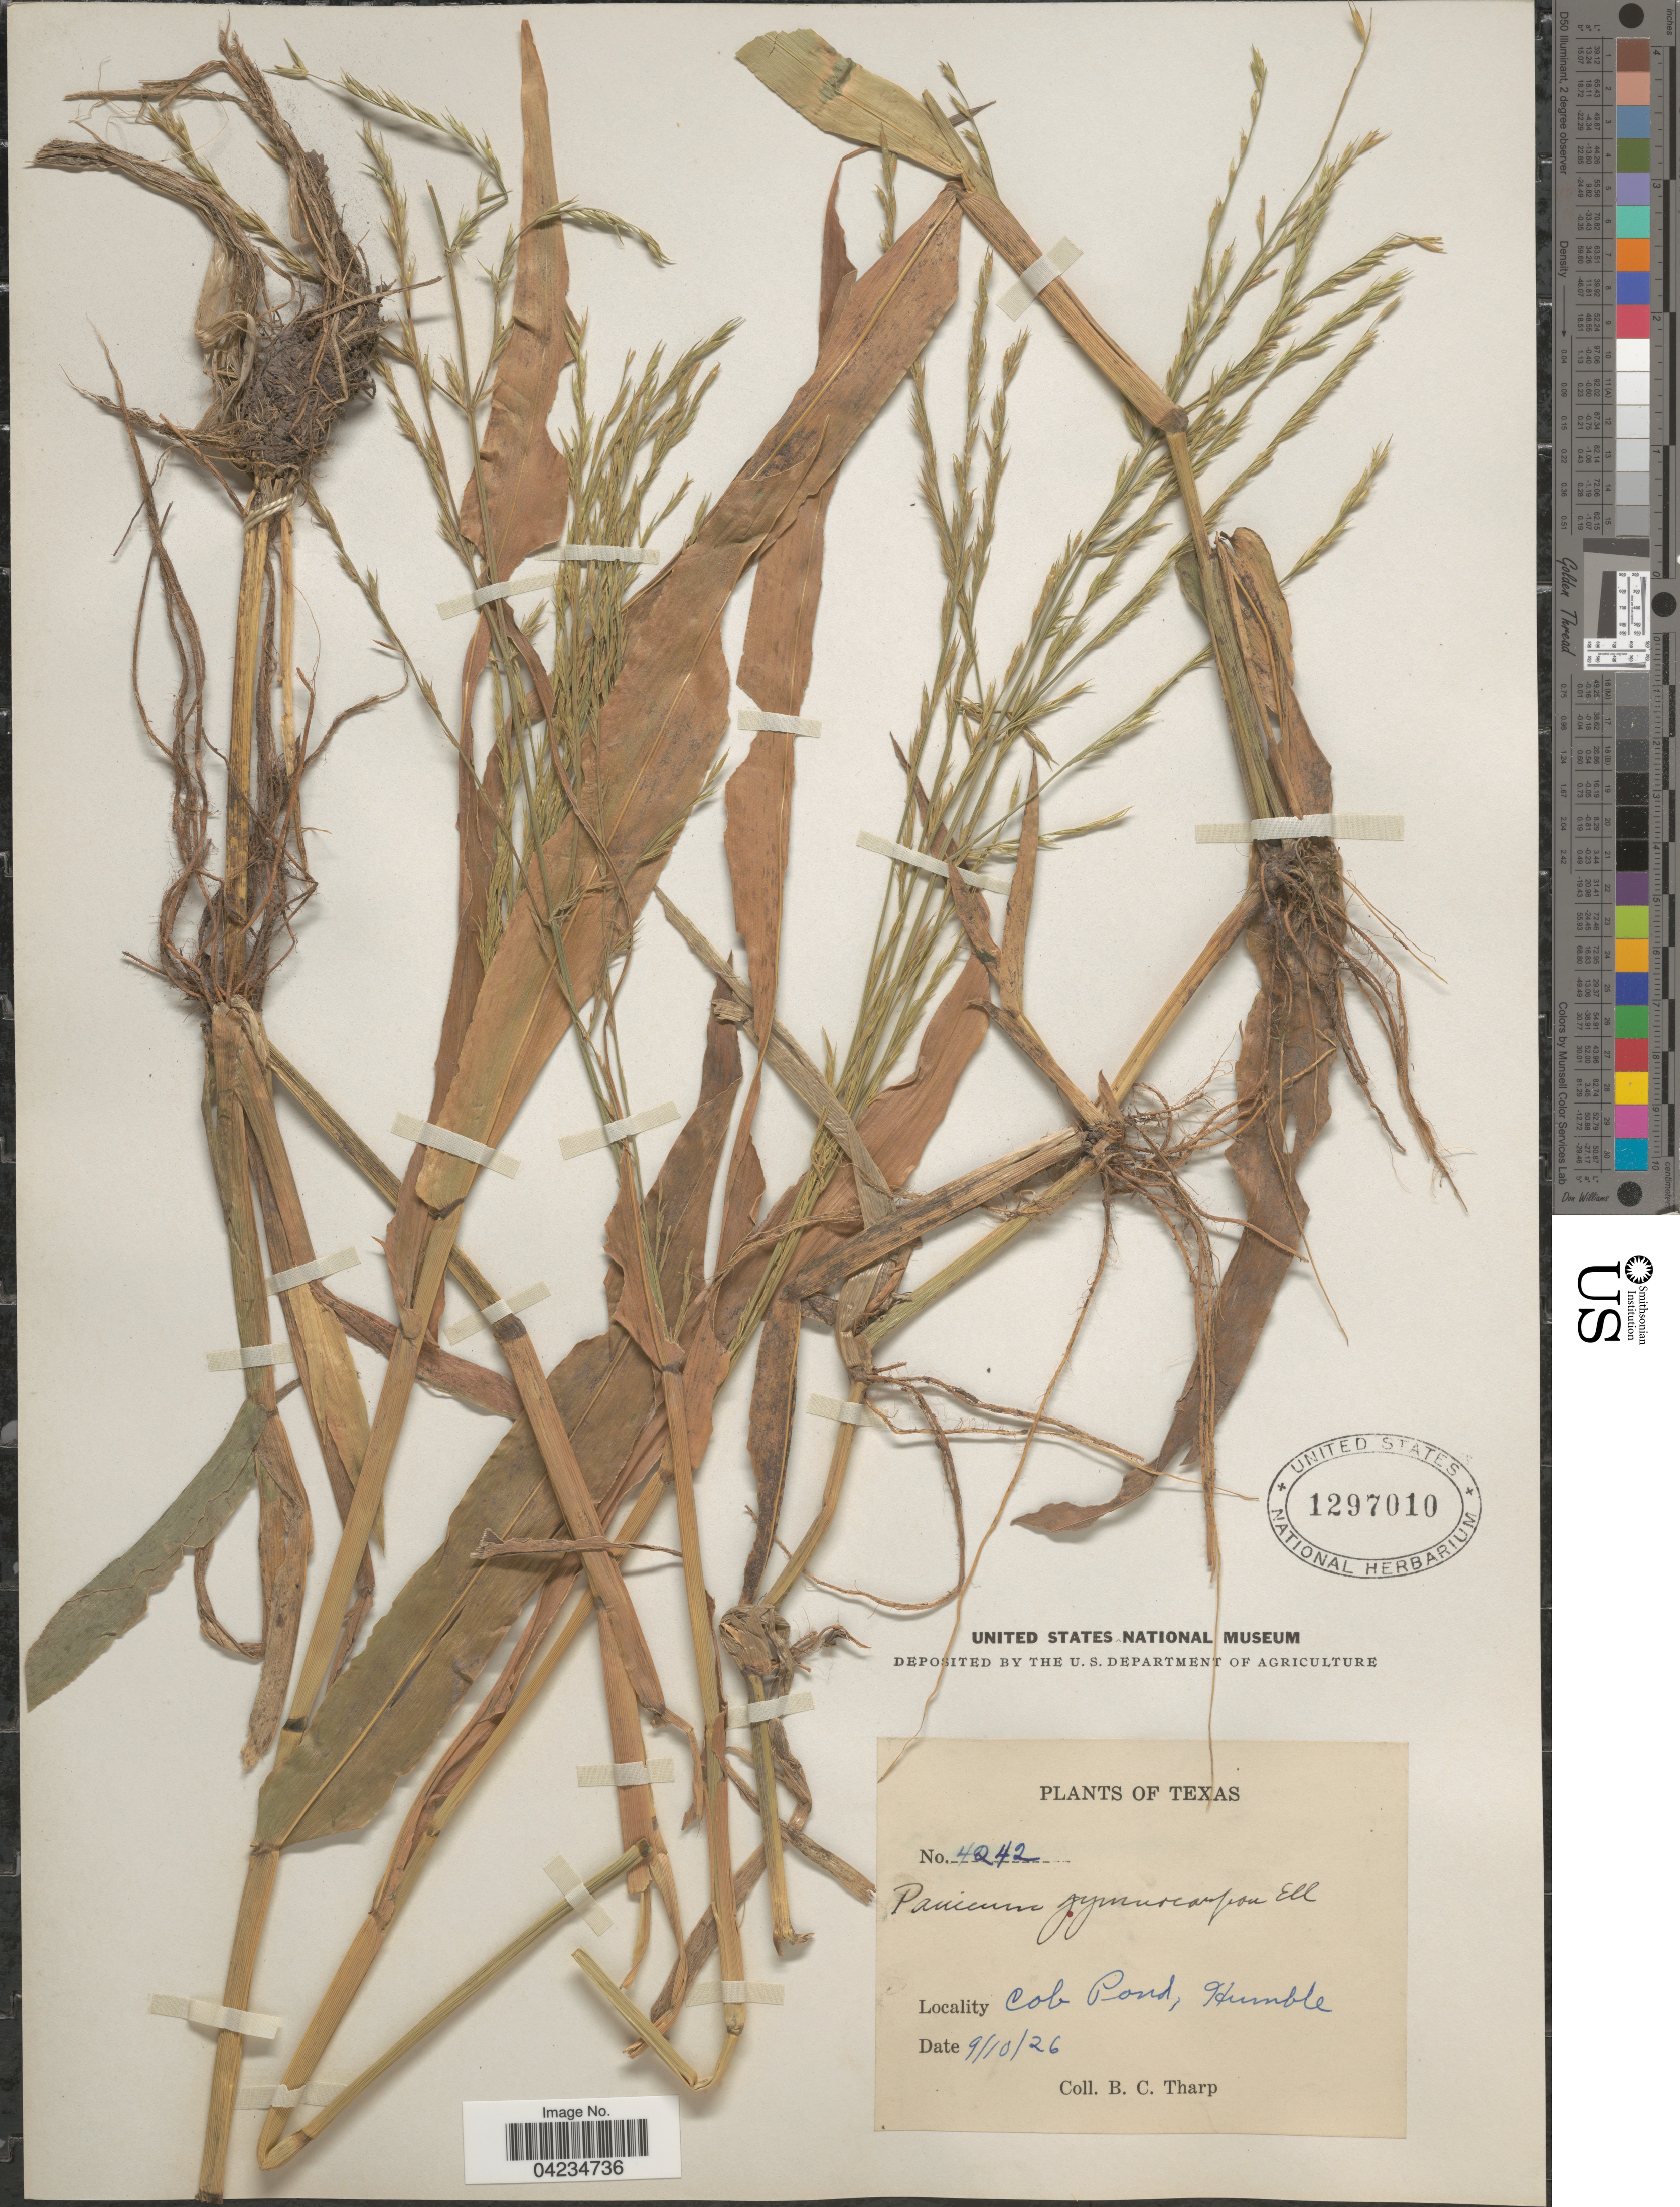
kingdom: Plantae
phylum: Tracheophyta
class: Liliopsida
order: Poales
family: Poaceae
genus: Phanopyrum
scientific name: Phanopyrum gymnocarpon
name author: (Elliott) Nash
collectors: B. C. Tharp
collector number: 4242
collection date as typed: Transcribed d/m/y: 10/9/26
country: United States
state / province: Texas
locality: Cob Pond, Humble.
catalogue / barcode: US 1297010